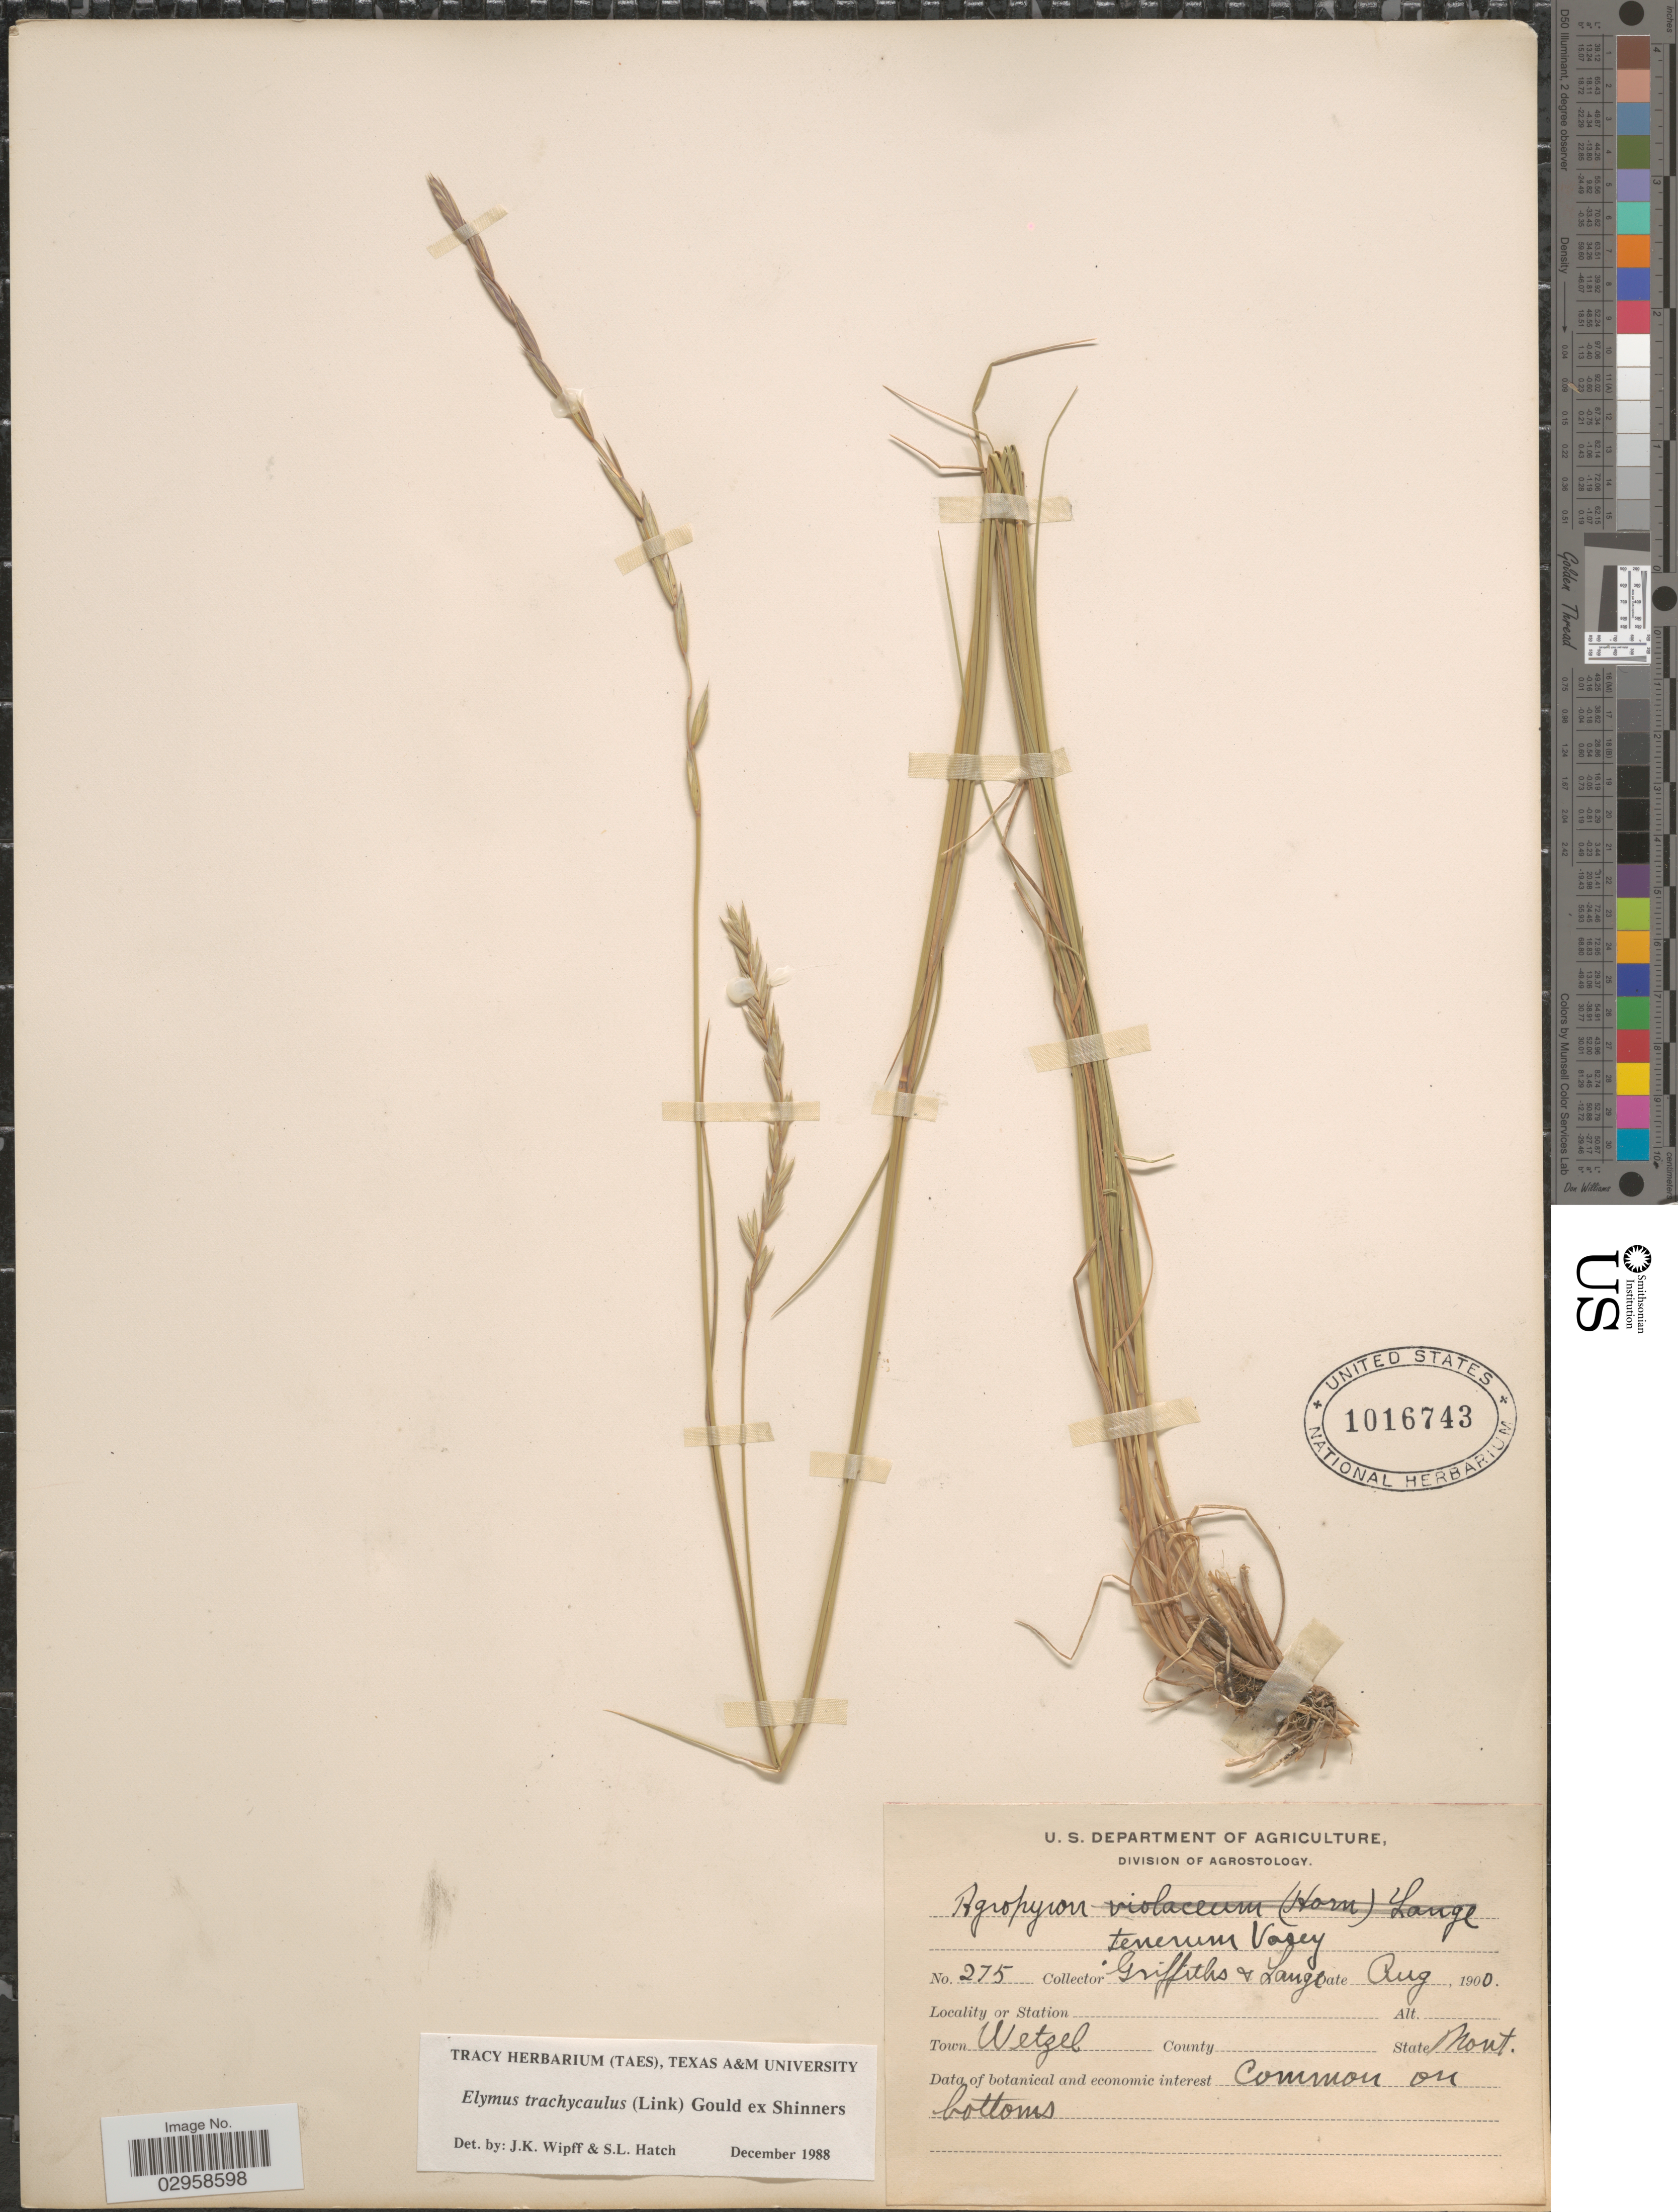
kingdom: Plantae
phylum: Tracheophyta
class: Liliopsida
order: Poales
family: Poaceae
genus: Elymus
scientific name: Elymus trachycaulus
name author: (Link) Gould ex Shinners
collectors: -- Griffiths & -- Lange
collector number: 275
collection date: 1900-08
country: United States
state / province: Montana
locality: Town Wetzel.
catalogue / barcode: US 1016743